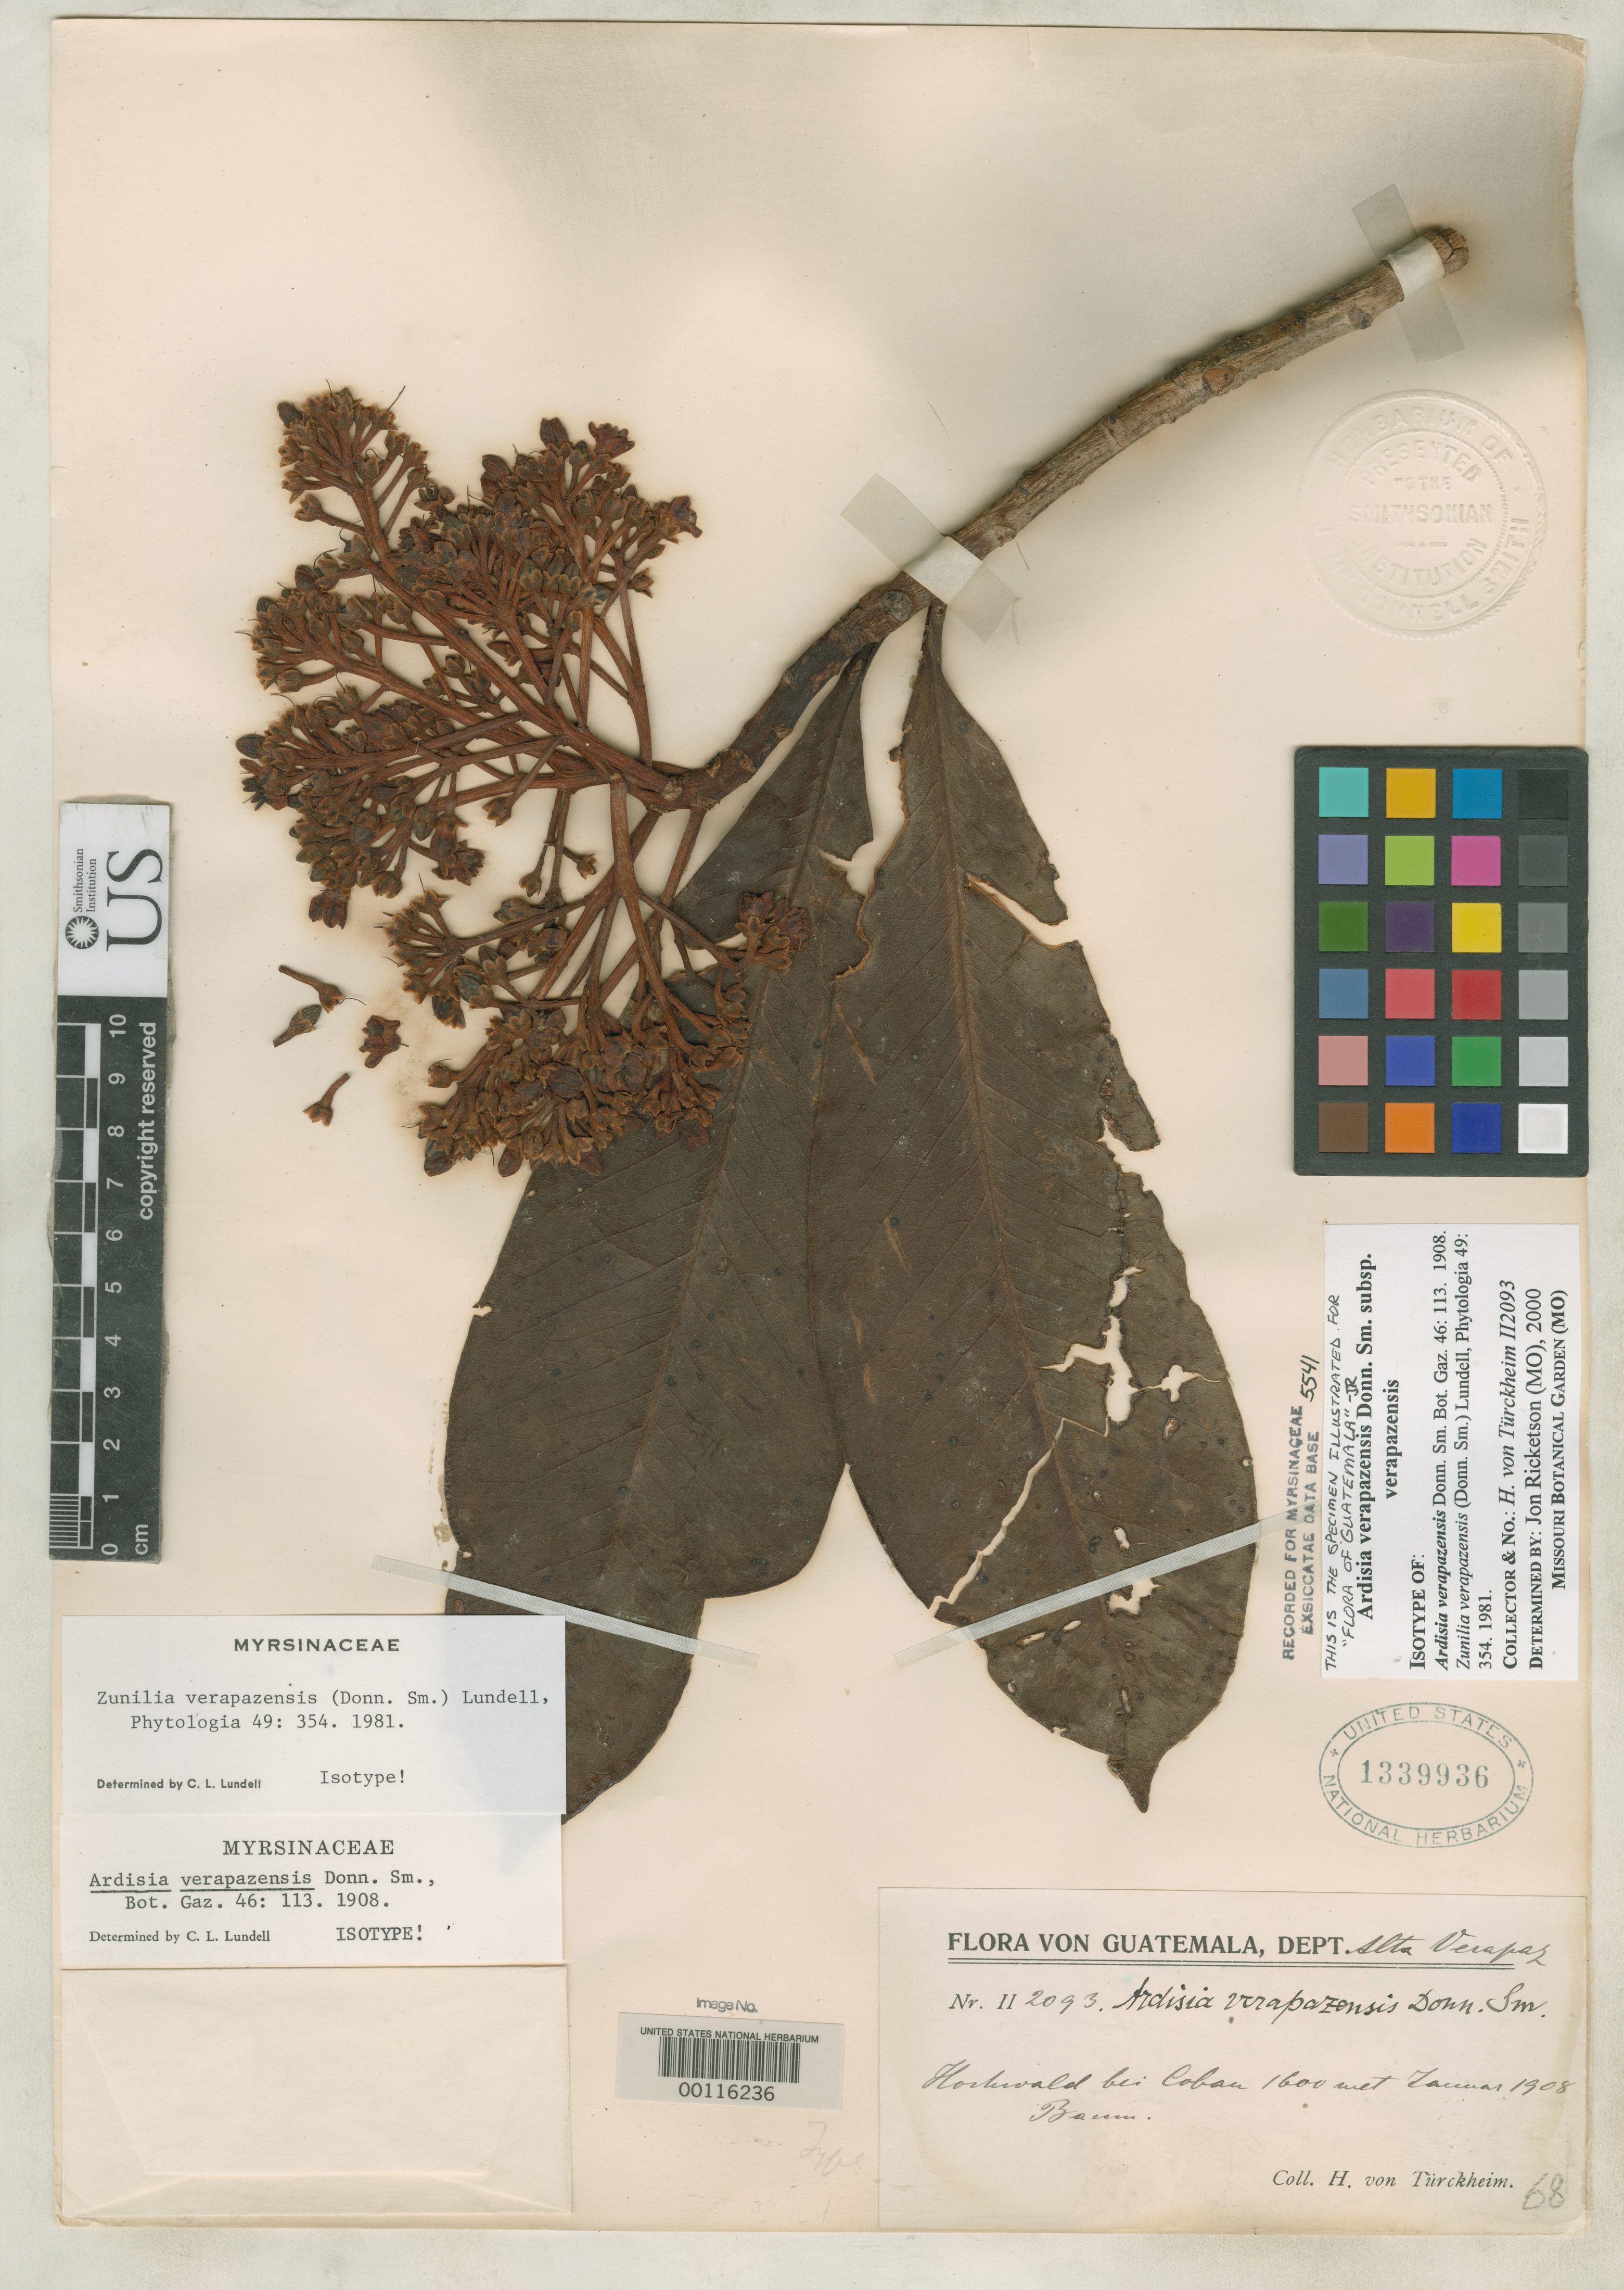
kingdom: Plantae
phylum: Tracheophyta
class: Magnoliopsida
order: Ericales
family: Primulaceae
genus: Ardisia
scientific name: Ardisia verapazensis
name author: Donn. Sm.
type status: Type Collection; Isolectotype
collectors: H. von Türckheim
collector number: II 2093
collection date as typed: Jan 1908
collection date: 1908-01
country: Guatemala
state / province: Alta Verapaz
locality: Cobán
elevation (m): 1600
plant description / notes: One of 2 (originally 3) US sheets received from the John Donnell Smith herbarium (USNH 1339935, 1339936) [1339937 de-accessioned & sent as gift to LL]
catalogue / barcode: US 1339936